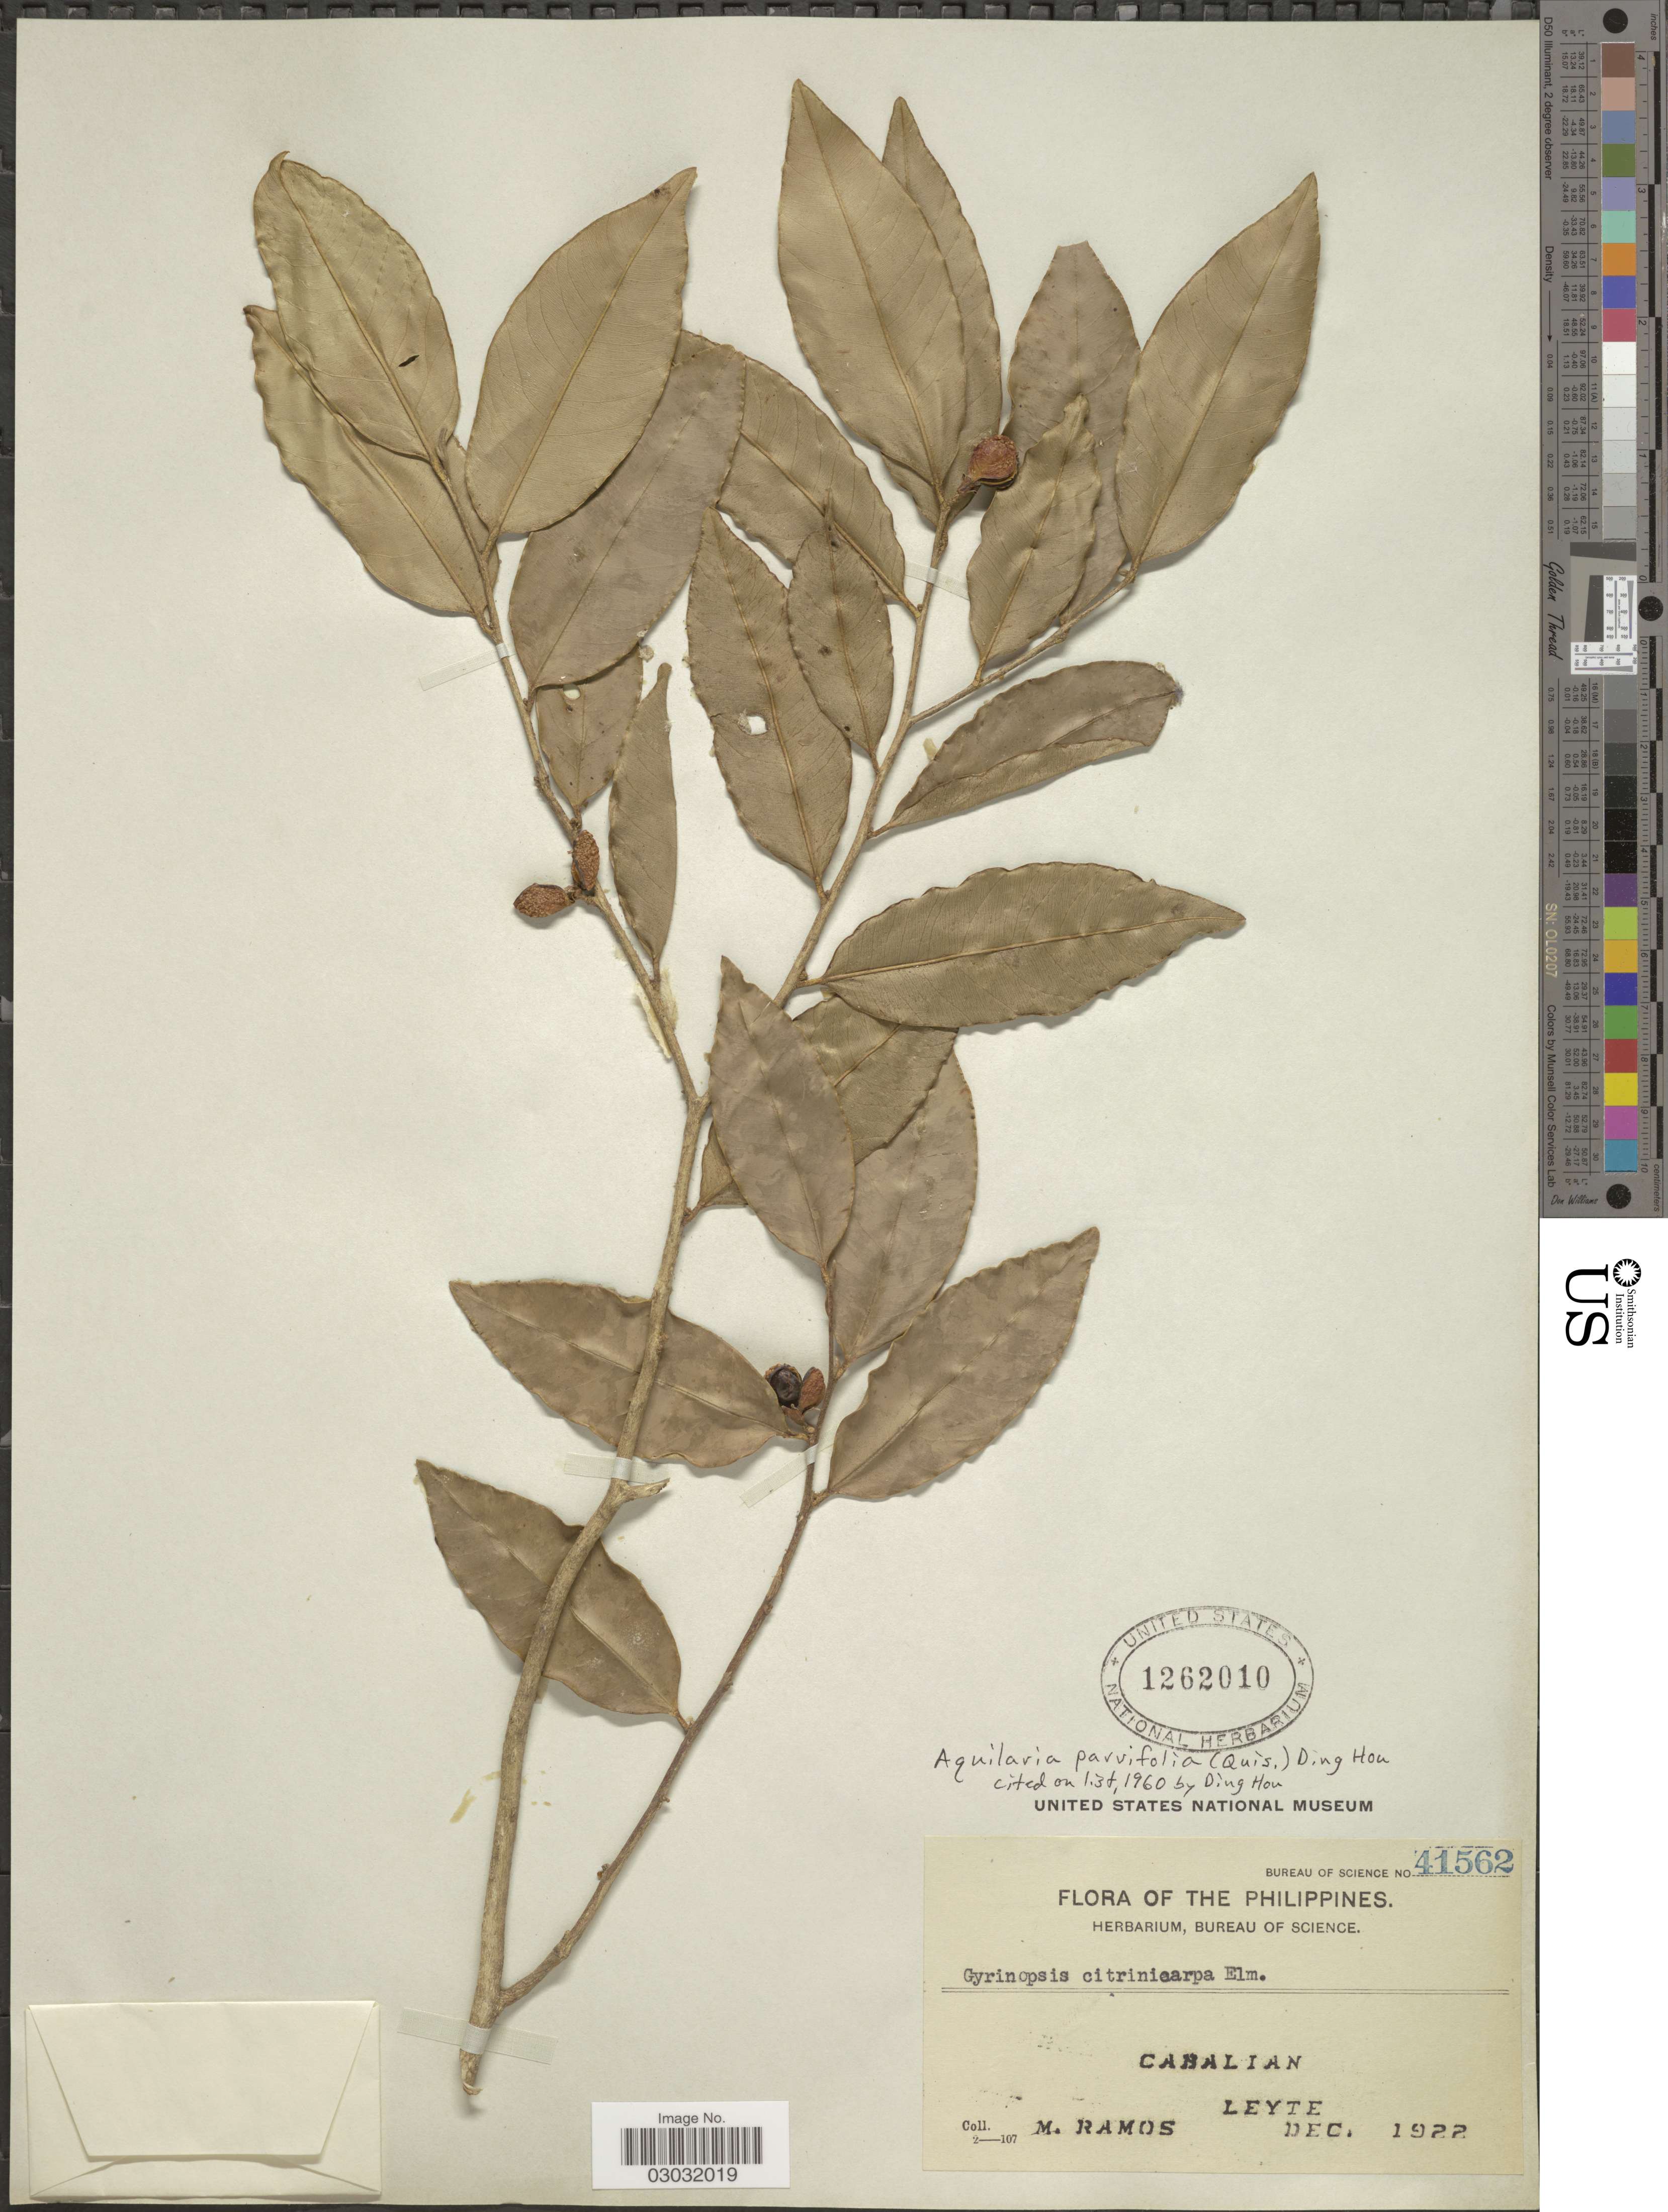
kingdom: Plantae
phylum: Tracheophyta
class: Magnoliopsida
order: Malvales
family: Thymelaeaceae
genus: Aquilaria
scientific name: Aquilaria parvifolia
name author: (Quisumb.) Ding Hou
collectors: M. Ramos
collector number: Bureau of Science 41562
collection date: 1922-12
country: Philippines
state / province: Eastern Visayas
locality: Cabalian.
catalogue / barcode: US 1262010